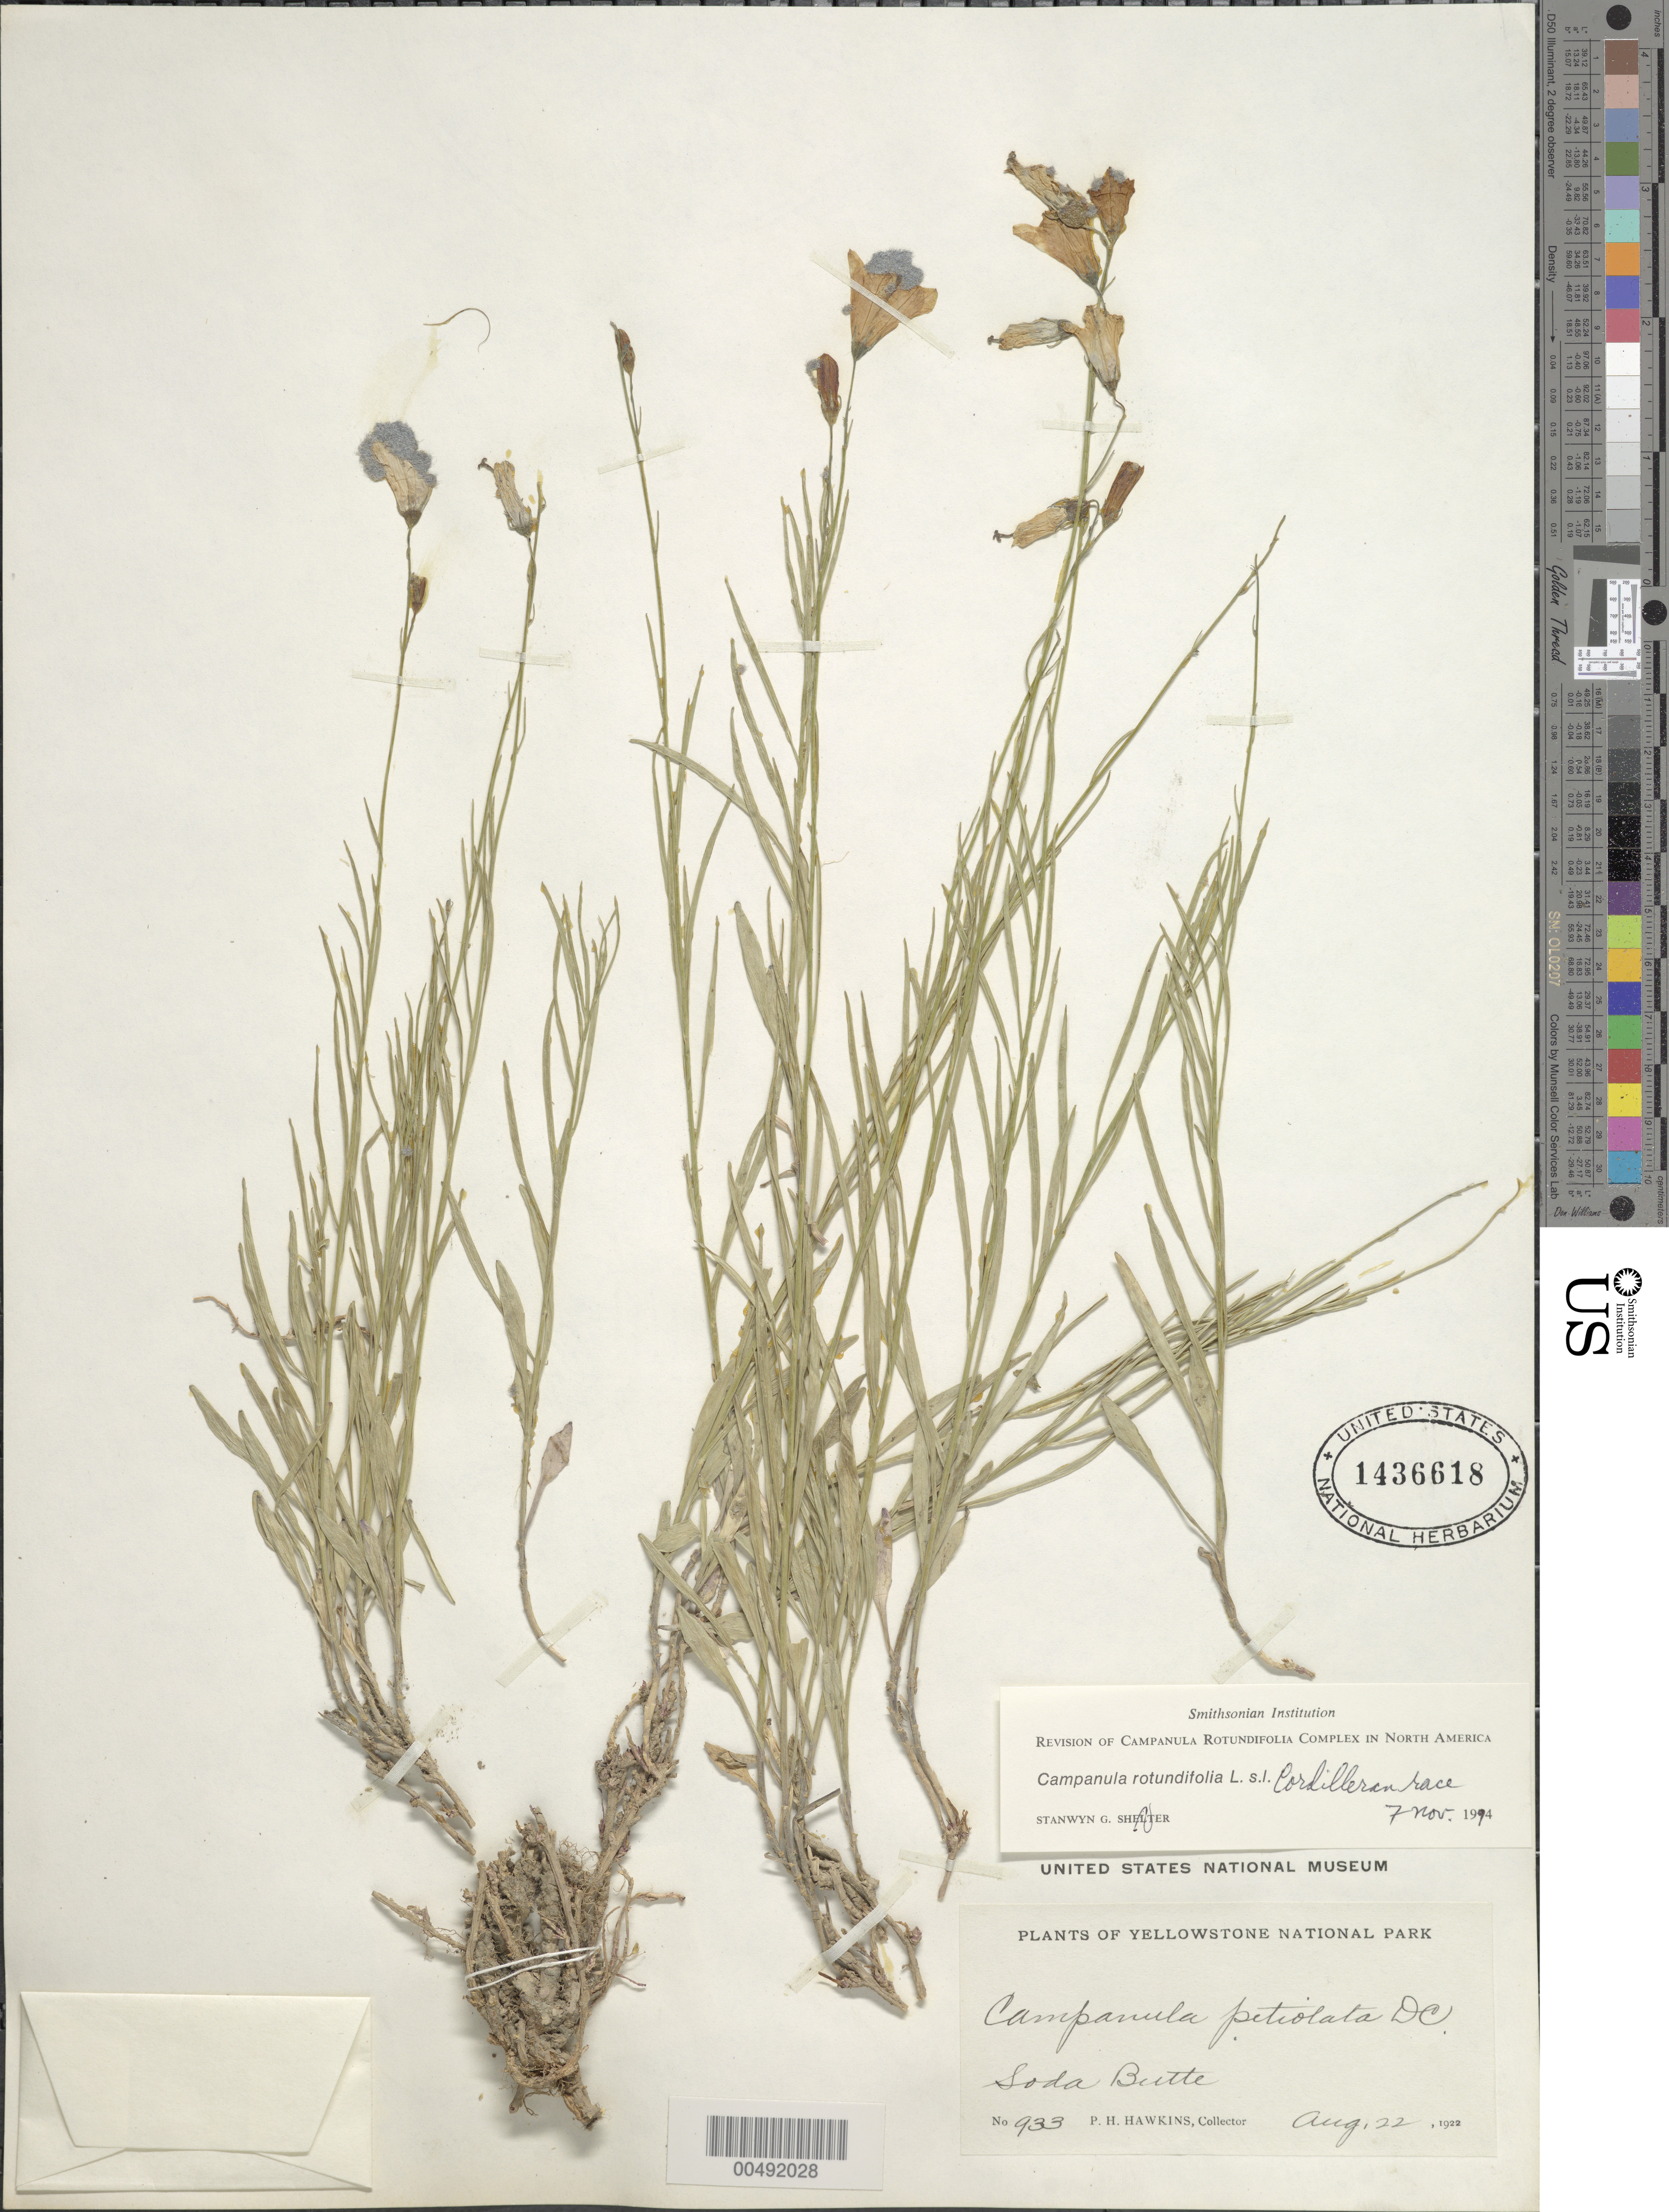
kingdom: Plantae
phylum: Tracheophyta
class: Magnoliopsida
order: Asterales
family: Campanulaceae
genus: Campanula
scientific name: Campanula rotundifolia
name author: L.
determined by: Shetler, Stanwyn G., (US), NMNH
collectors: P. Hawkins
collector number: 933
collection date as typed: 22 Aug 1922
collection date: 1922-08-22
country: United States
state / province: Wyoming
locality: Soda Butte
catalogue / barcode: US 1436618